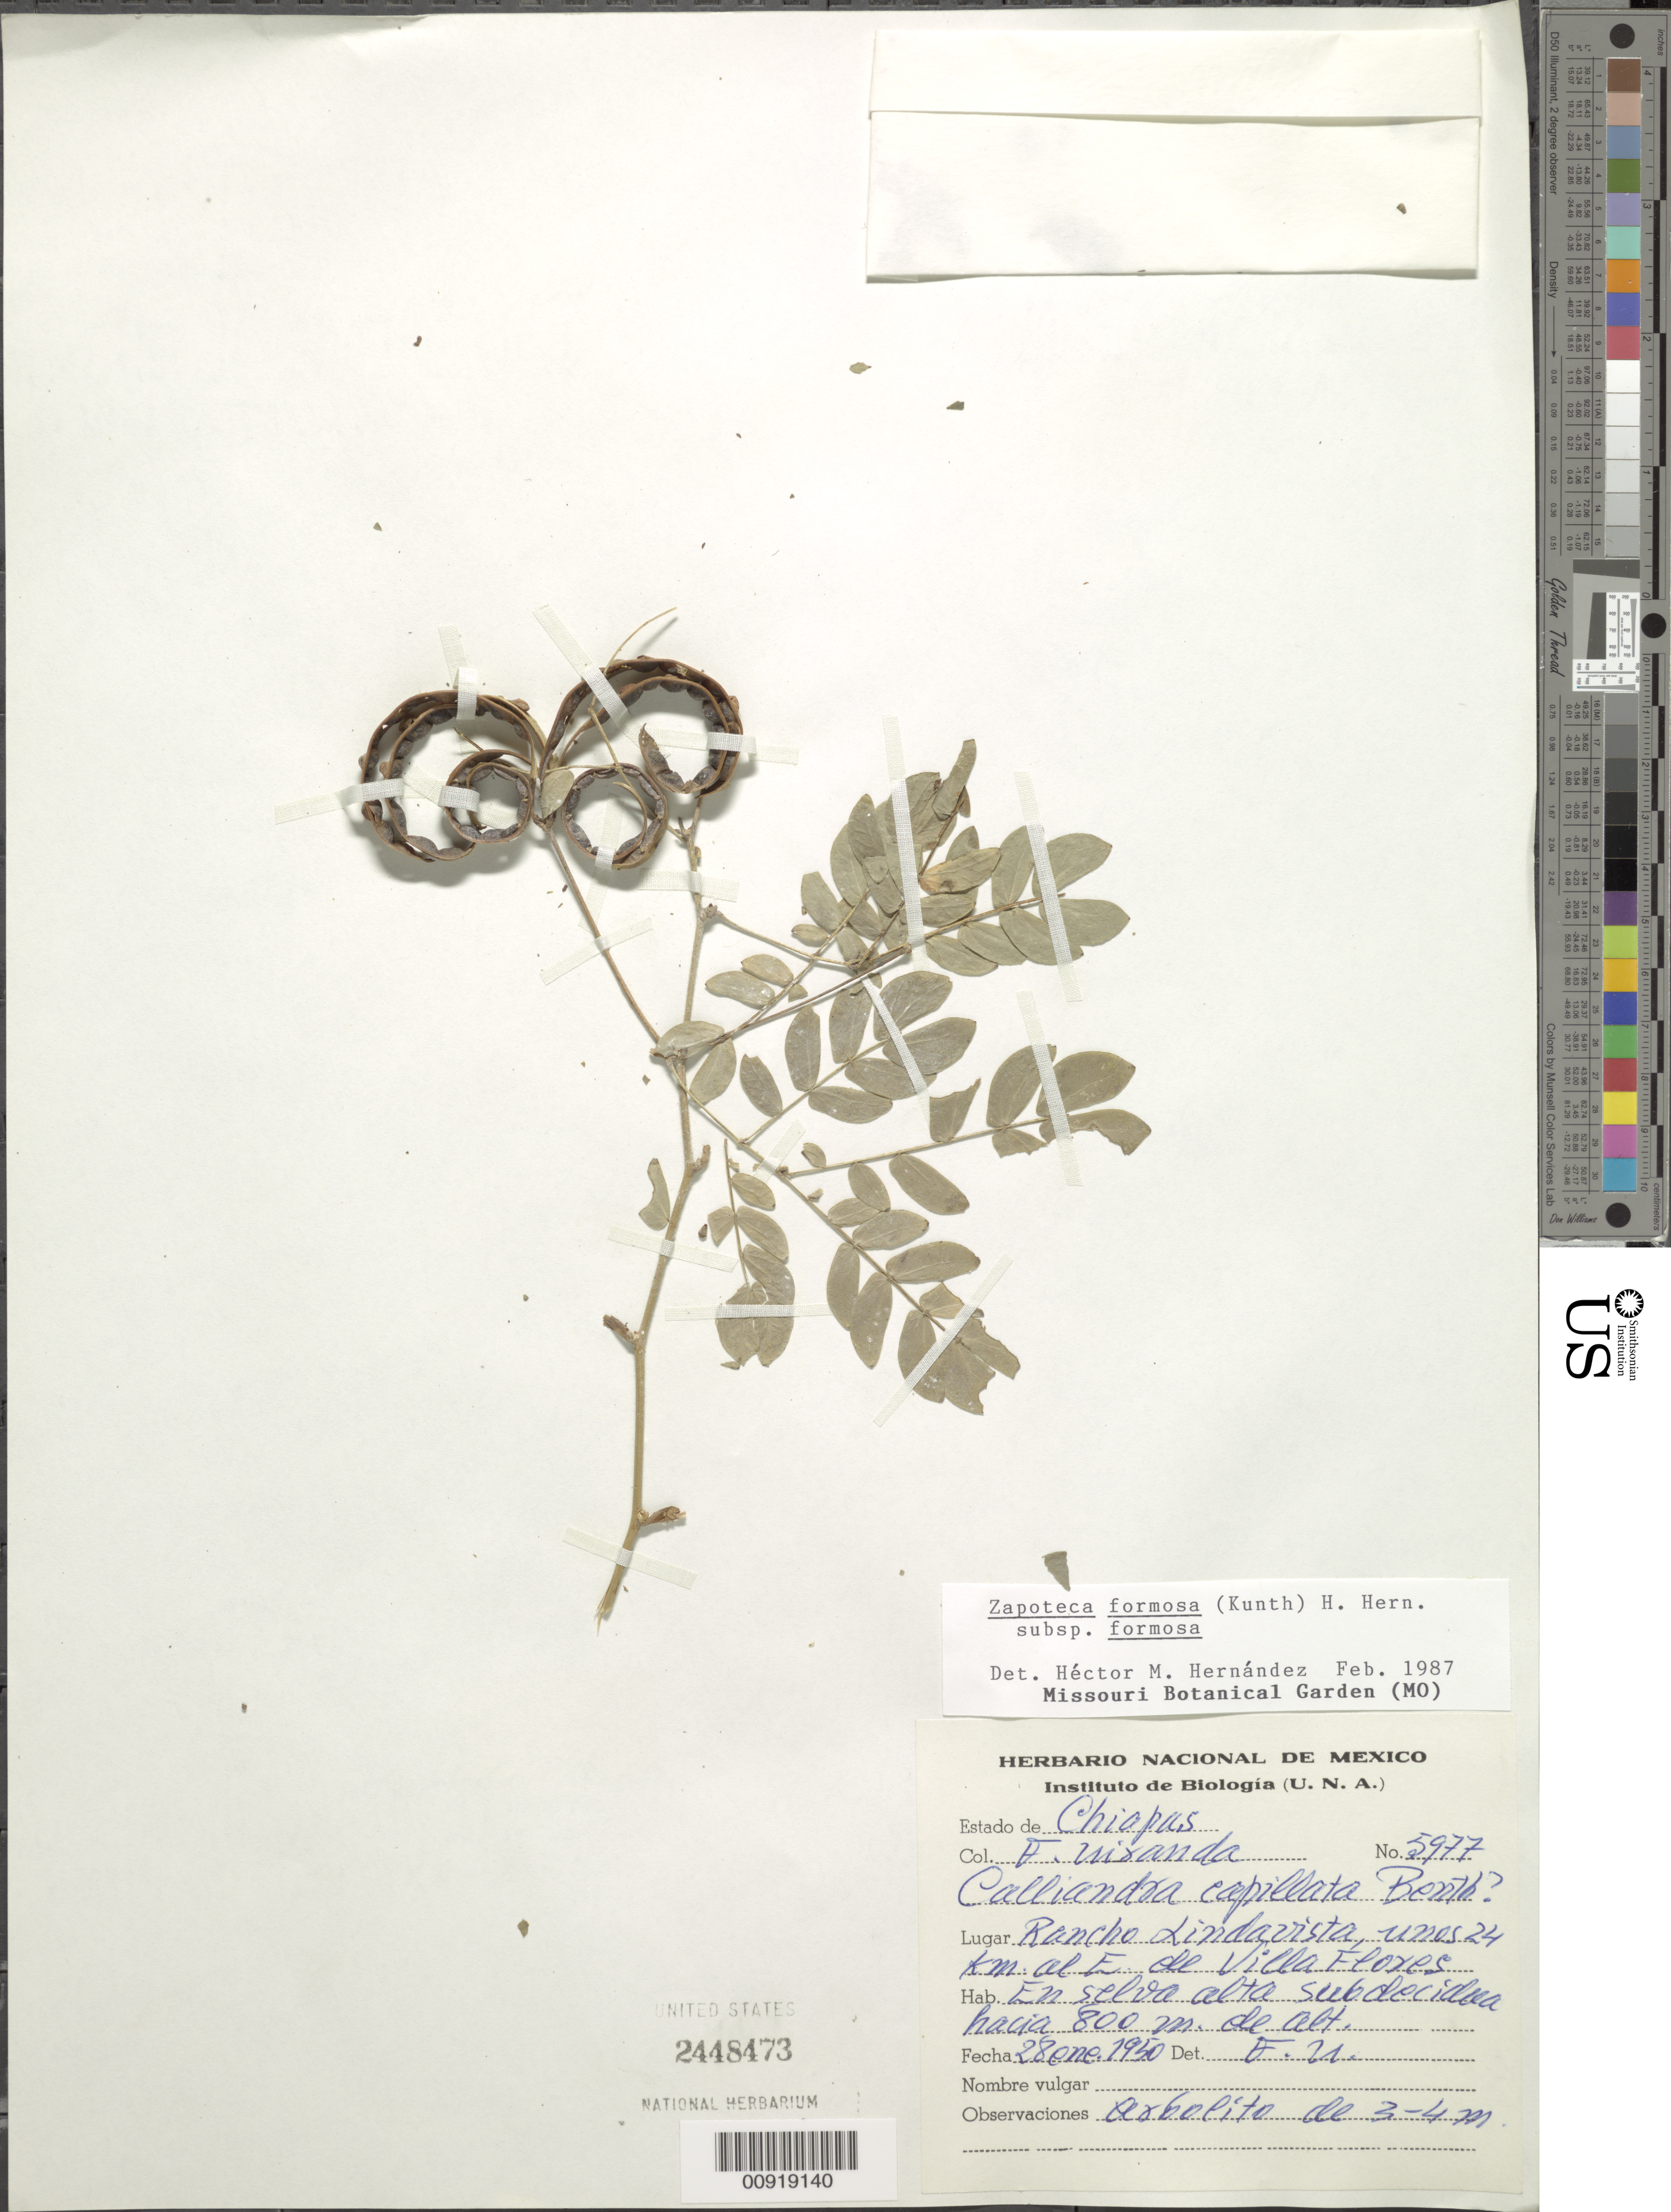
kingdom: Plantae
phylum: Tracheophyta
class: Magnoliopsida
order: Fabales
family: Fabaceae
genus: Zapoteca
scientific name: Zapoteca formosa subsp. formosa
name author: (Kunth) H.M. Hern.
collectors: Miranda G., F.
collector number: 5977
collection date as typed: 28 Jan 1950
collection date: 1950-01-28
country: Mexico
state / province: Chiapas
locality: Rancho Lindavista, unos 24 km. al E de Villa Flores.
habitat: En selva alta subdecidua.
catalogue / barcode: US 2448473